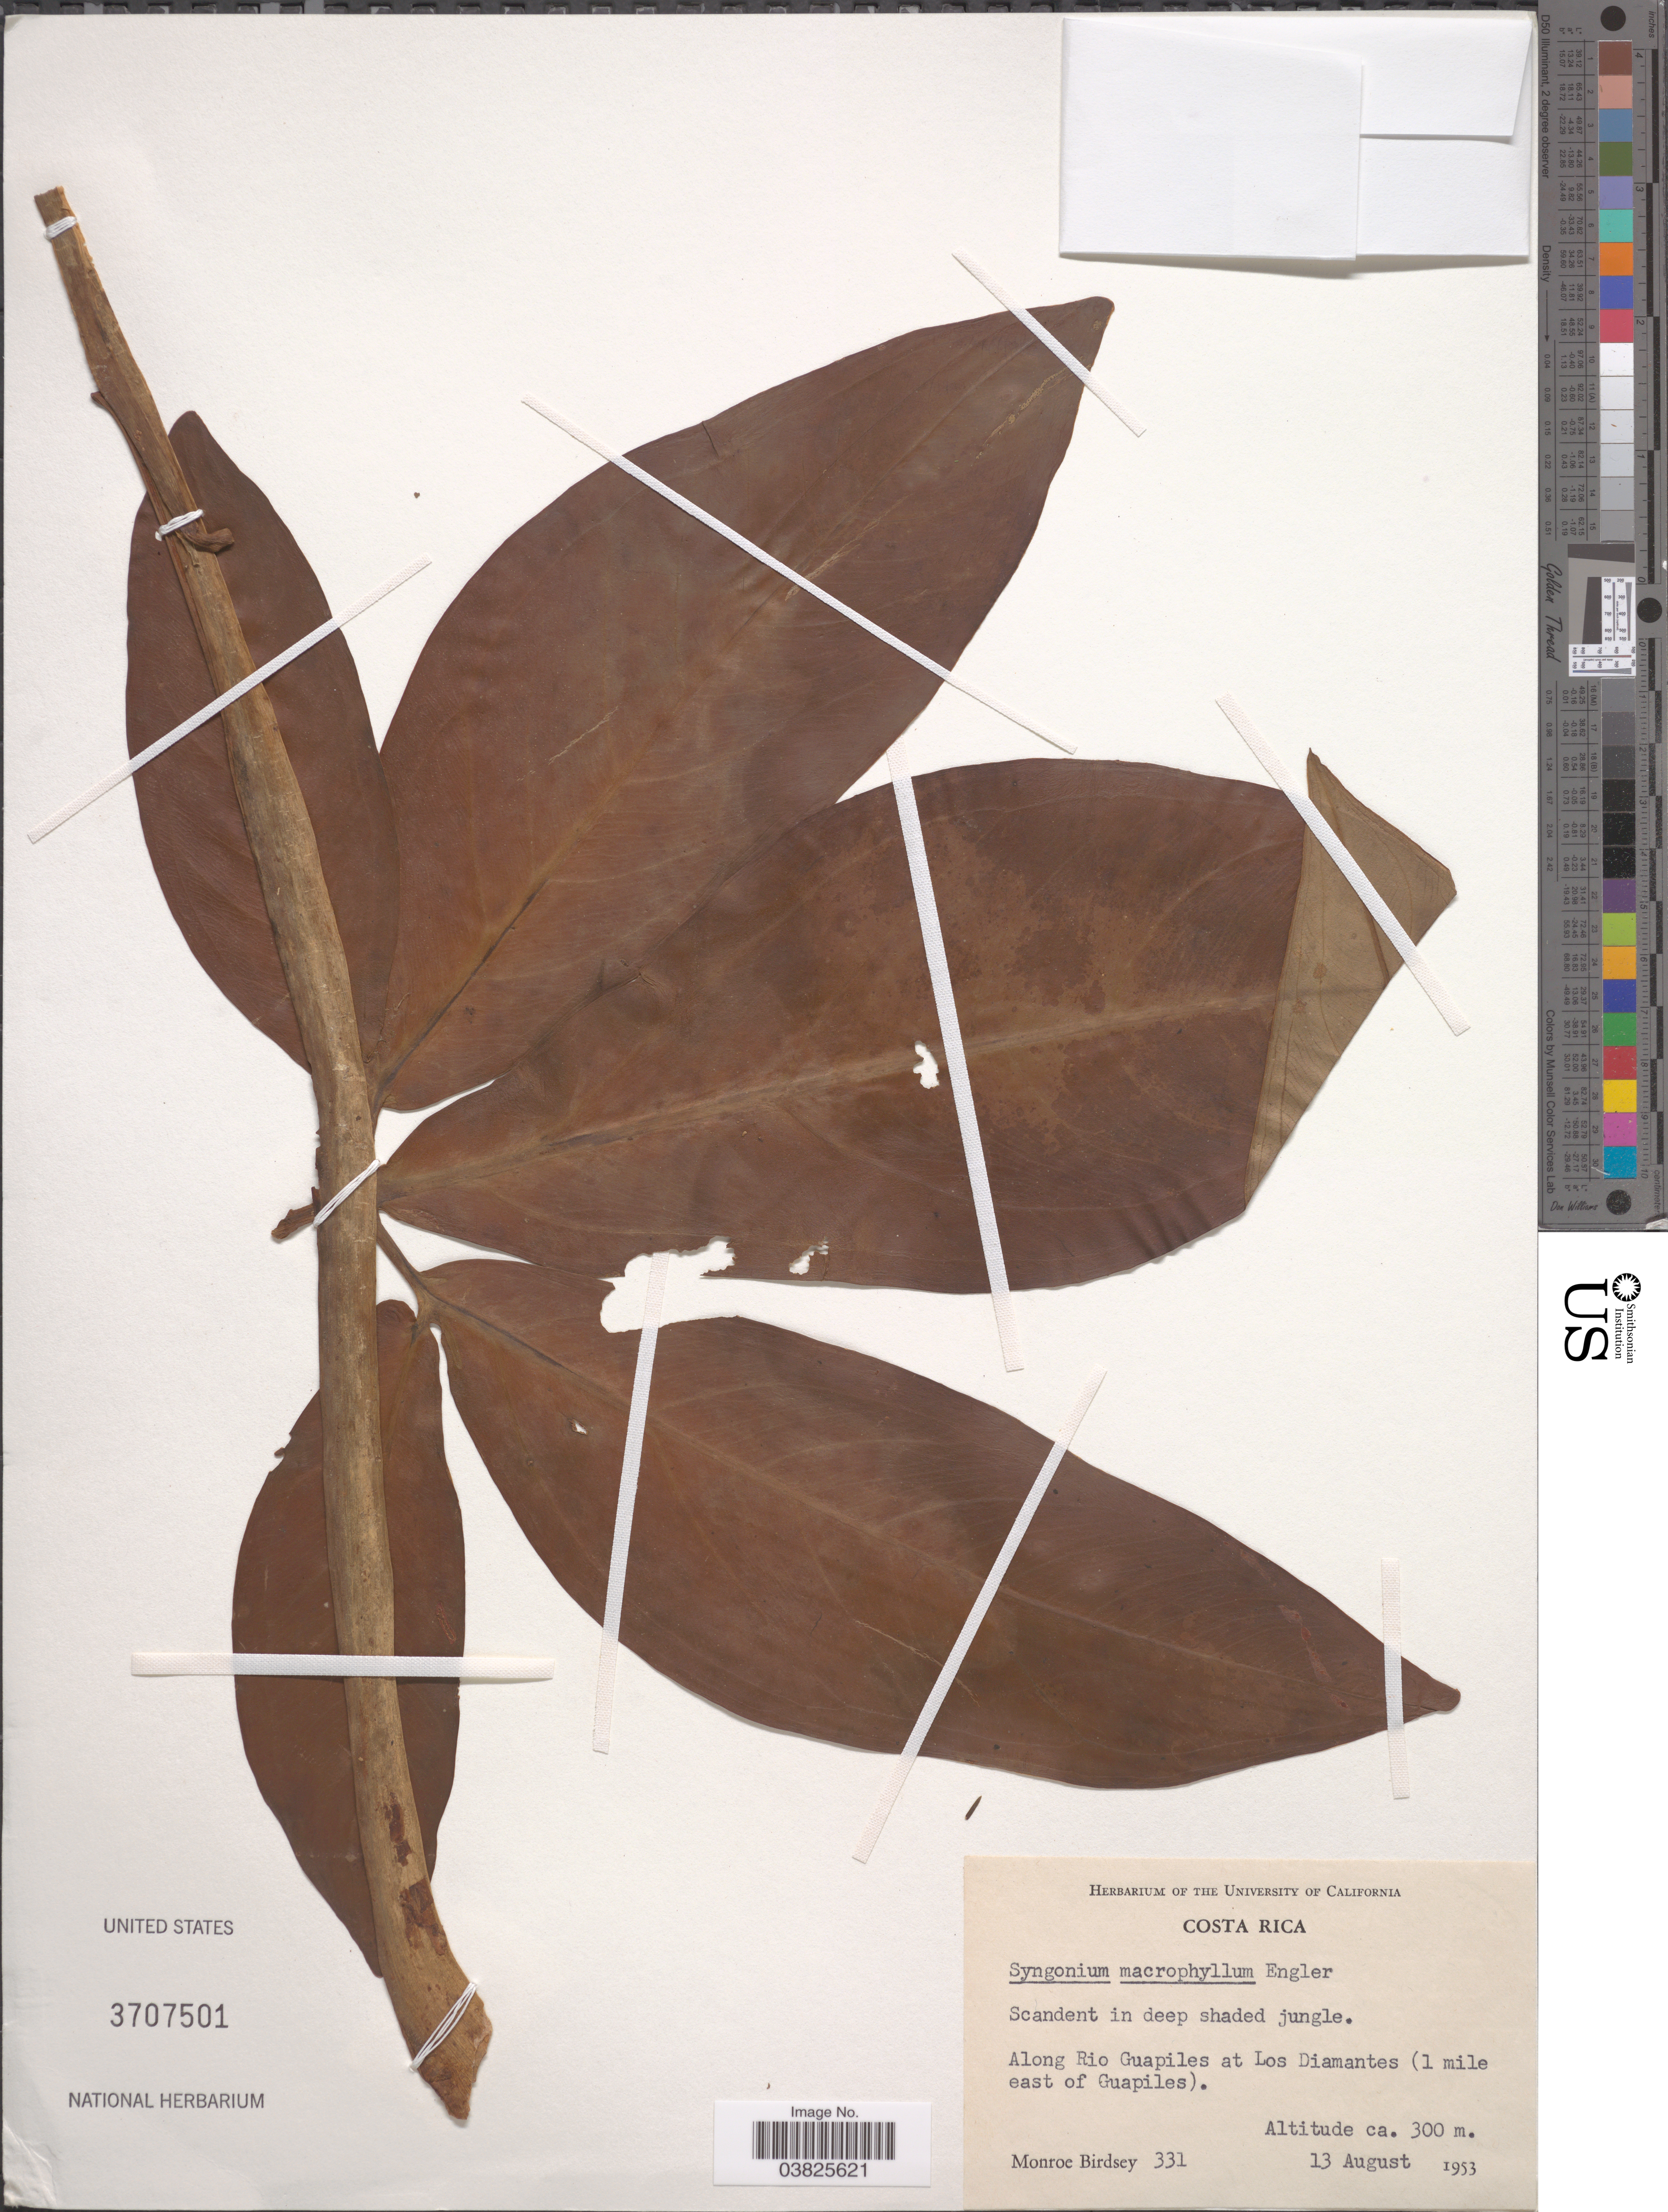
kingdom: Plantae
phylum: Tracheophyta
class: Liliopsida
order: Alismatales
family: Araceae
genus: Syngonium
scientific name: Syngonium macrophyllum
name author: Engl.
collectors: M. Birdsey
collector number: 331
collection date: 1953-08-13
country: Costa Rica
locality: Along Rio Guapiles at Los Diamantes (1 mile east of Guapiles).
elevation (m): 300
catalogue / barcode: US 3707501